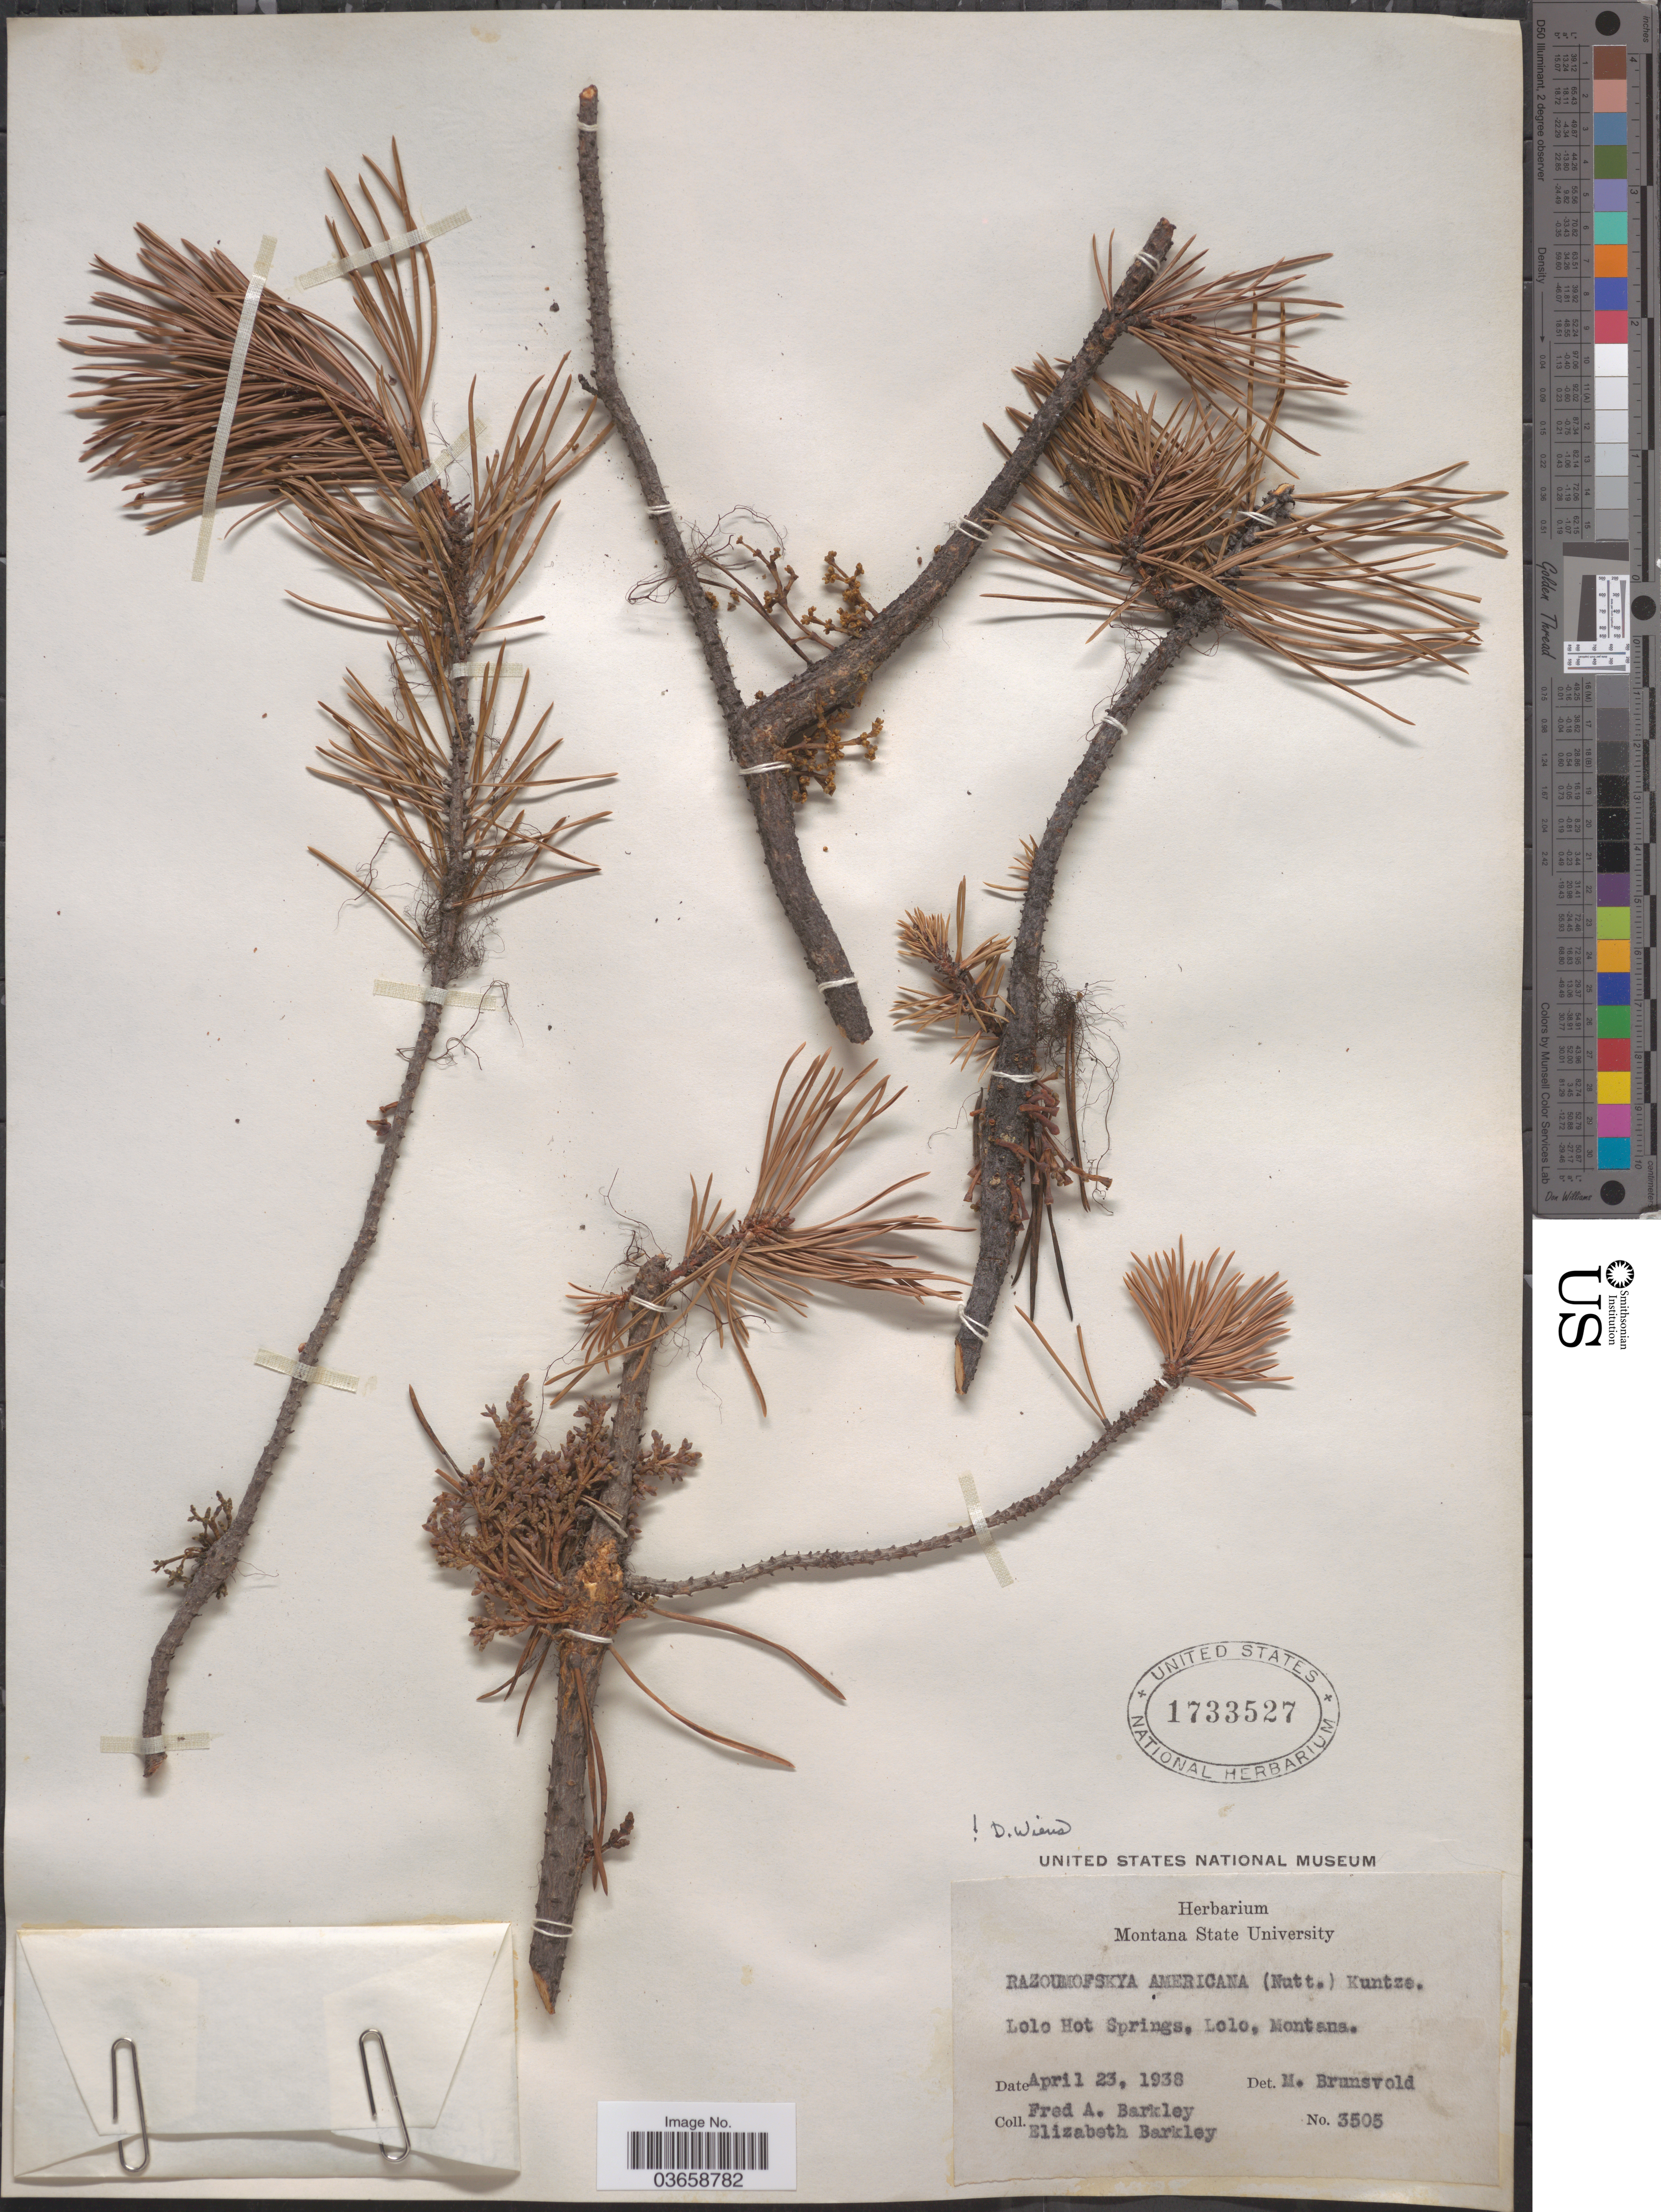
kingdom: Plantae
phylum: Tracheophyta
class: Magnoliopsida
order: Santalales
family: Viscaceae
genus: Arceuthobium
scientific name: Arceuthobium americanum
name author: Nutt. ex A. Gray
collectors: F. A. Barkley & E. Barkley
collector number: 3505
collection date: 1938-04-23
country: United States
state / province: Montana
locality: Lolo Hot Springs, Lolo.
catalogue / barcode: US 1733527